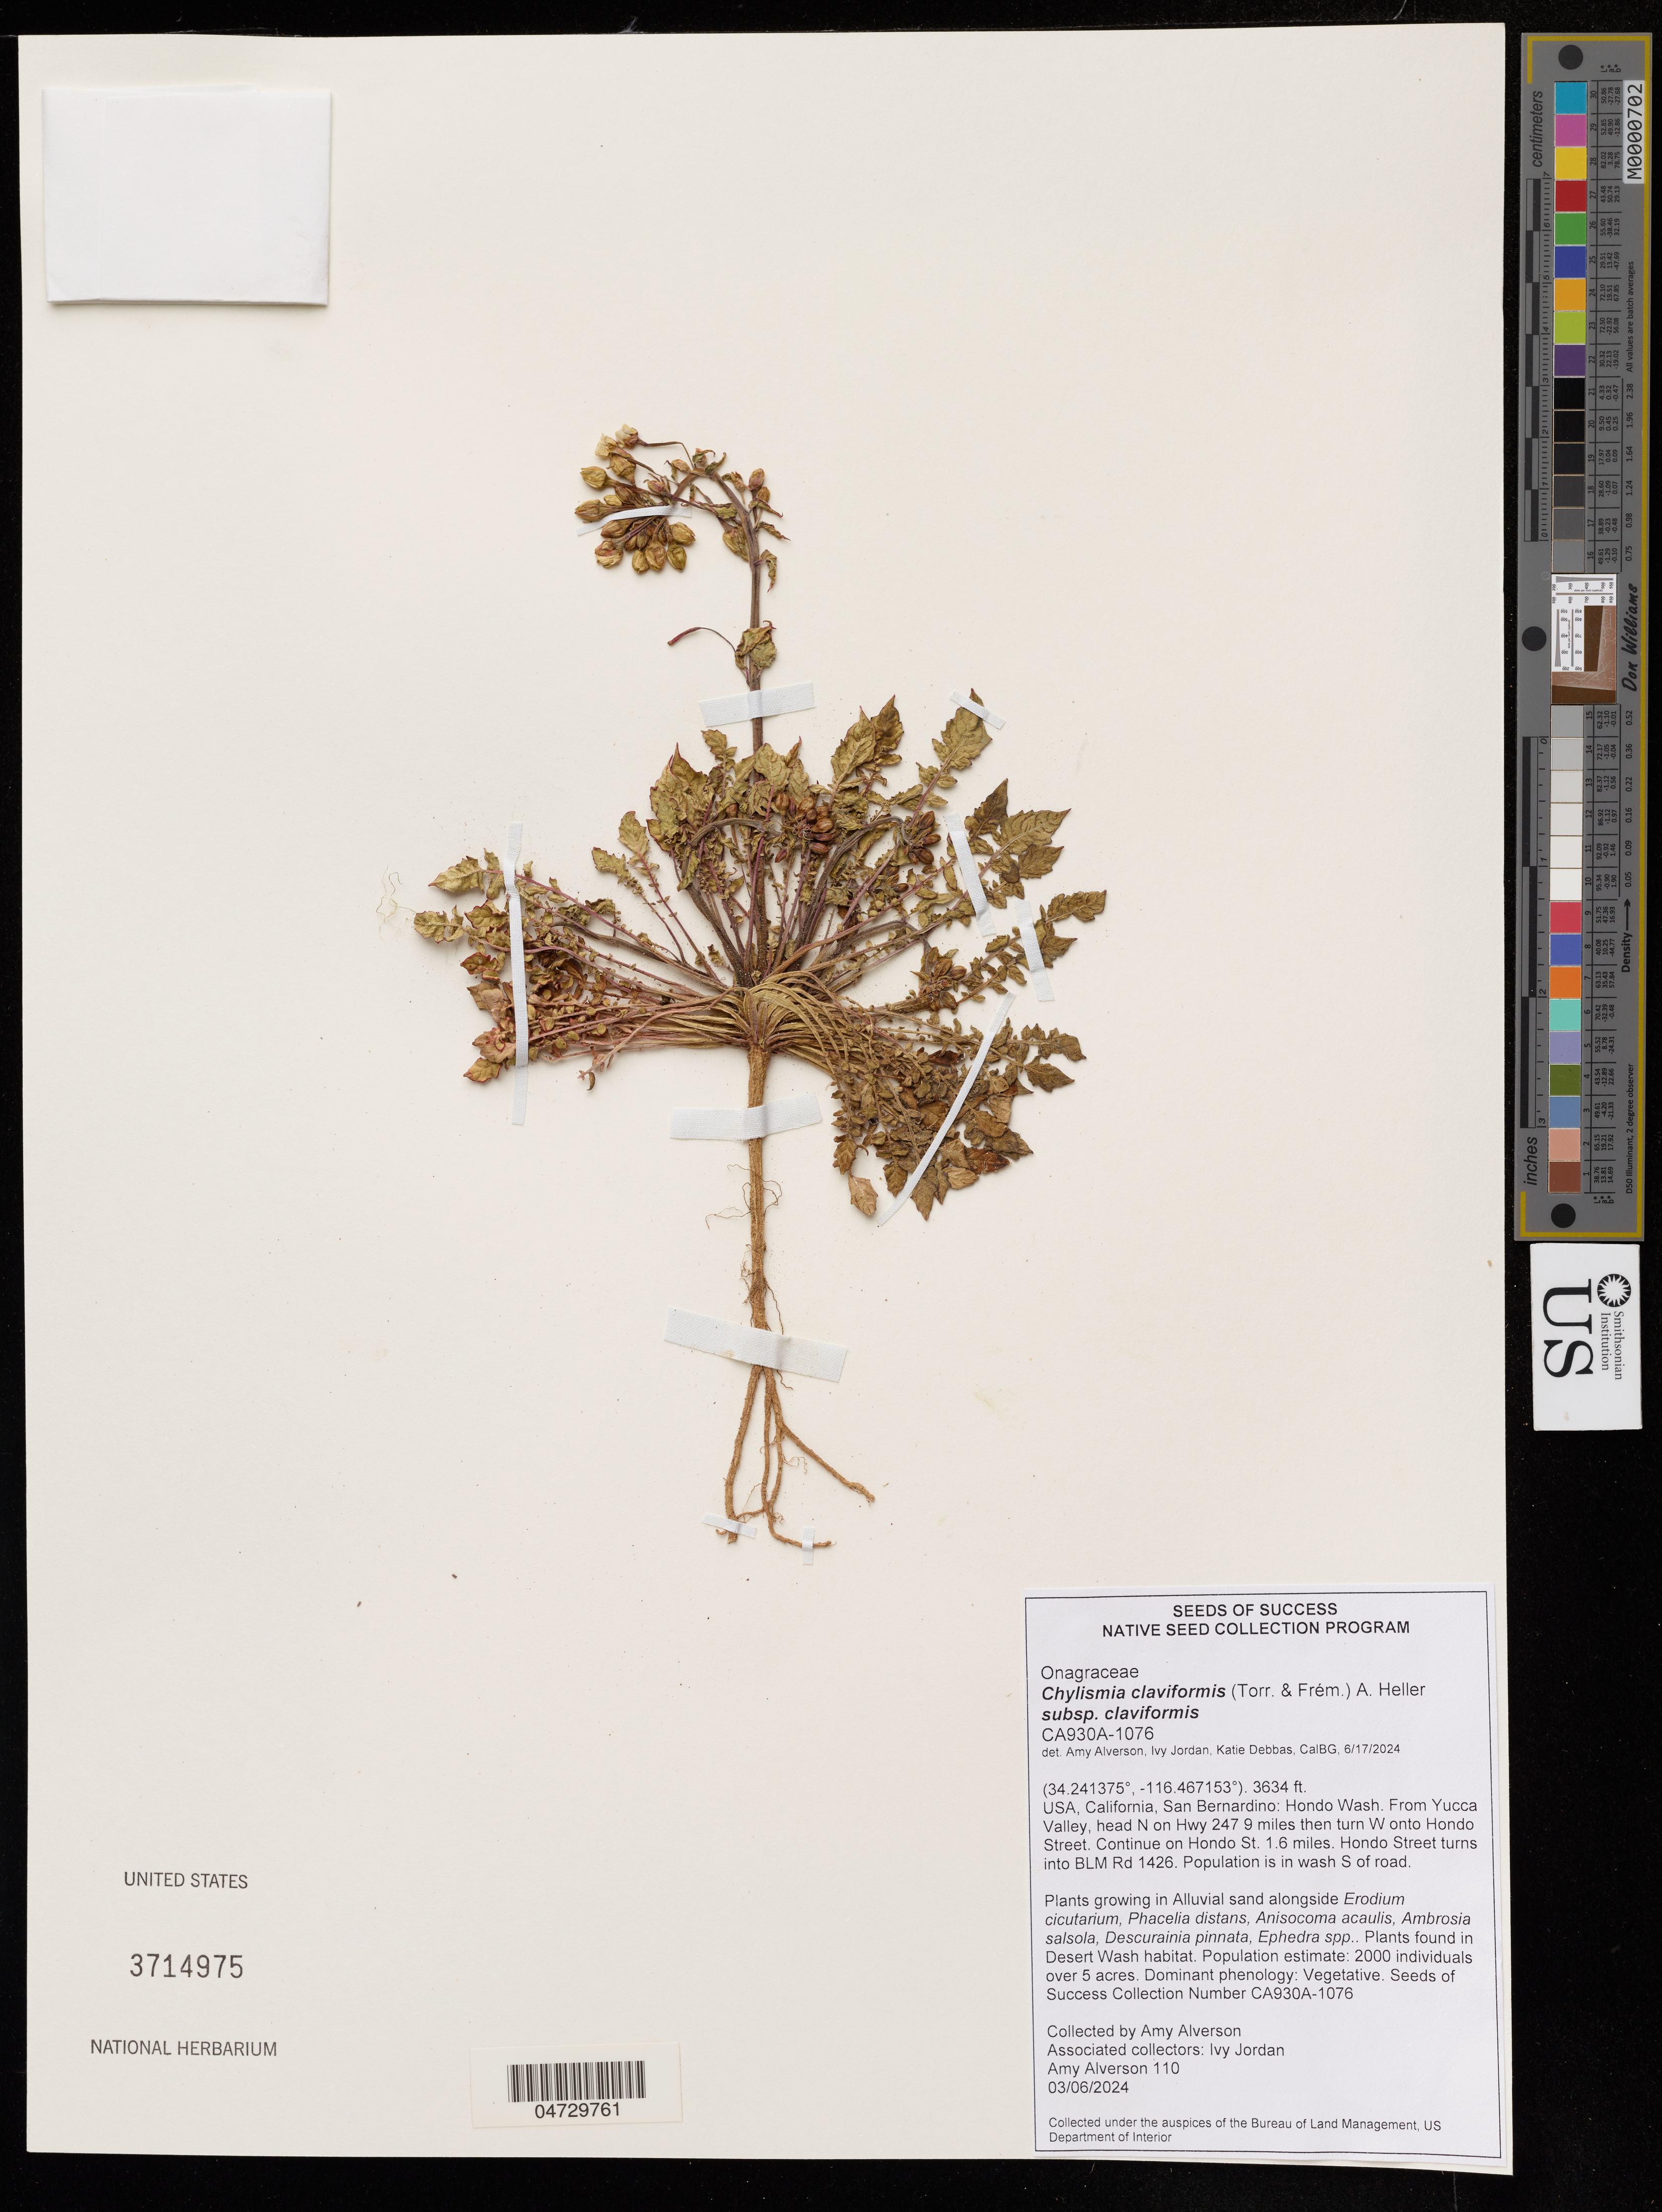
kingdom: Plantae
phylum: Tracheophyta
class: Magnoliopsida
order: Myrtales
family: Onagraceae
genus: Chylismia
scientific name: Chylismia claviformis subsp. claviformis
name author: (Torr. & Frém.) A. Heller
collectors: A. Alverson & I. Jordan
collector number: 110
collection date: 2024-03-06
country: United States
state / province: California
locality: San Bernardino: Hondo Wash. From Yucca Valley, head N on Hwy 247 9 miles then turn W onto Hondo Street. Continue on Hondo St. 1.6 miles. Hondo Street turns into BLM Rd 1426. Population is in wash S of road.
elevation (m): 1108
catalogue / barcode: US 3714975